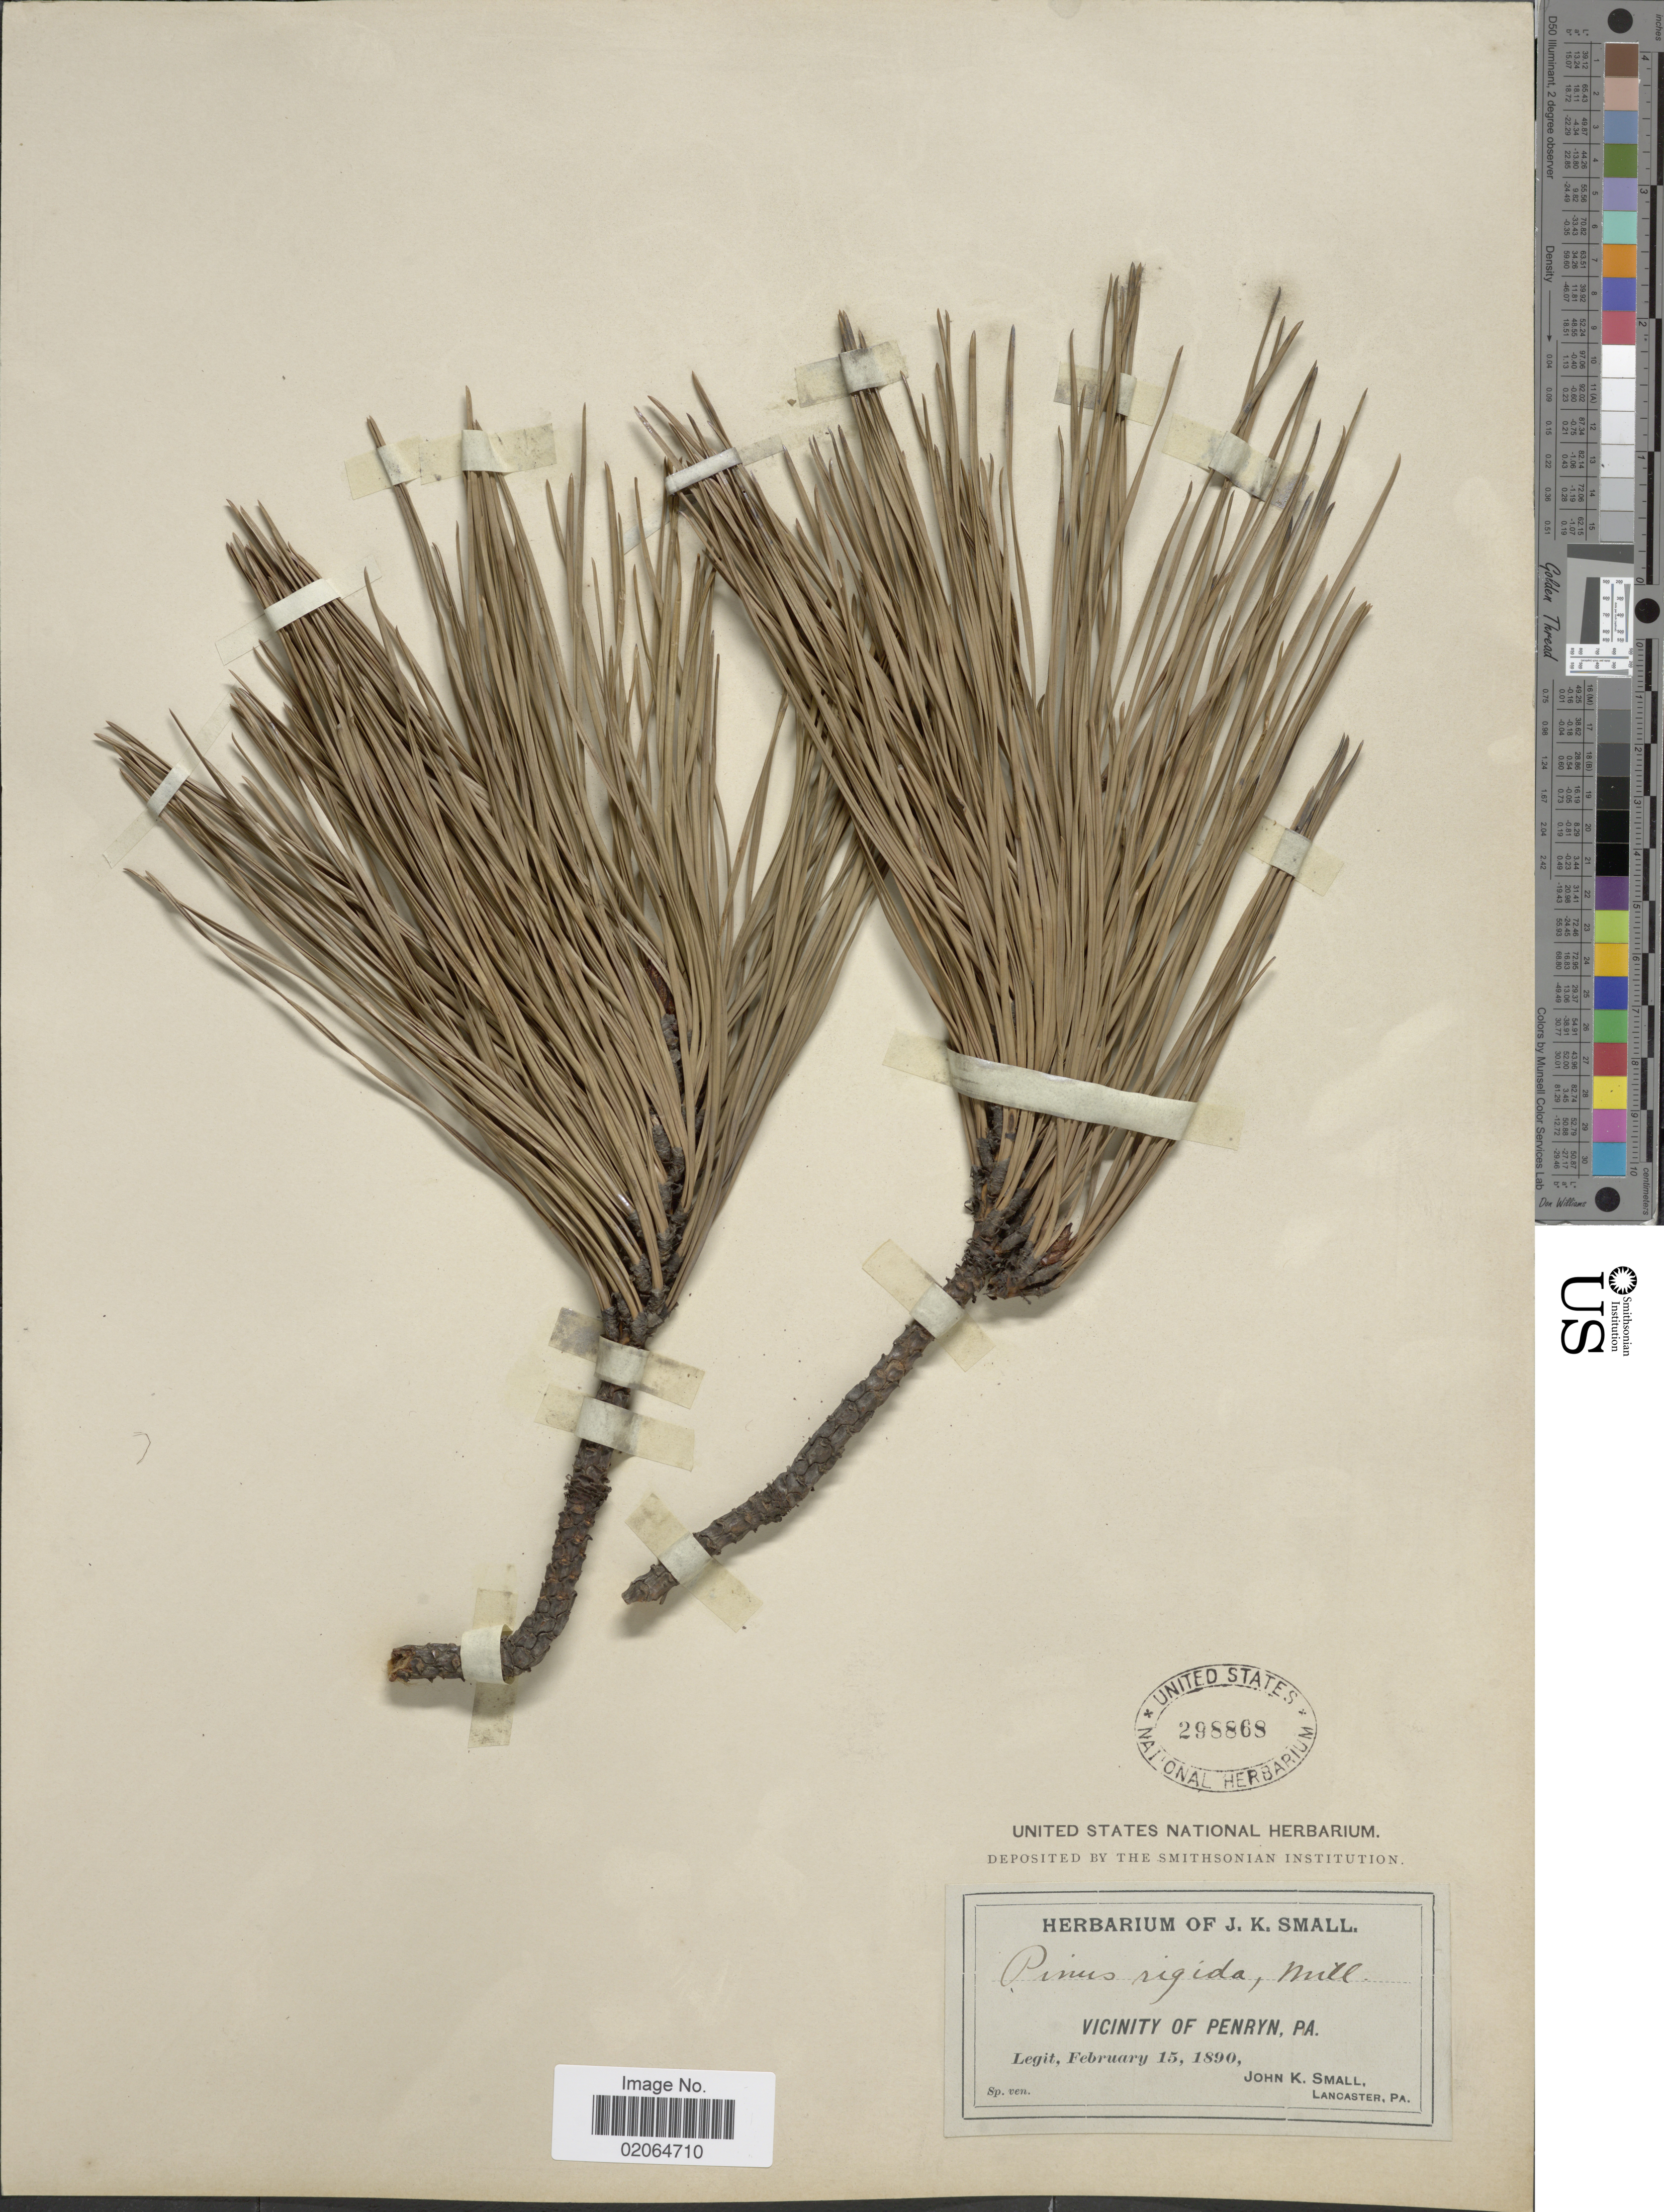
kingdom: Plantae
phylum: Tracheophyta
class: Pinopsida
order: Pinales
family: Pinaceae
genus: Pinus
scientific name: Pinus rigida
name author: Mill.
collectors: J. K. Small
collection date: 1890-02-15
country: United States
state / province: Pennsylvania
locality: Vicinity of Penryn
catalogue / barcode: US 298868